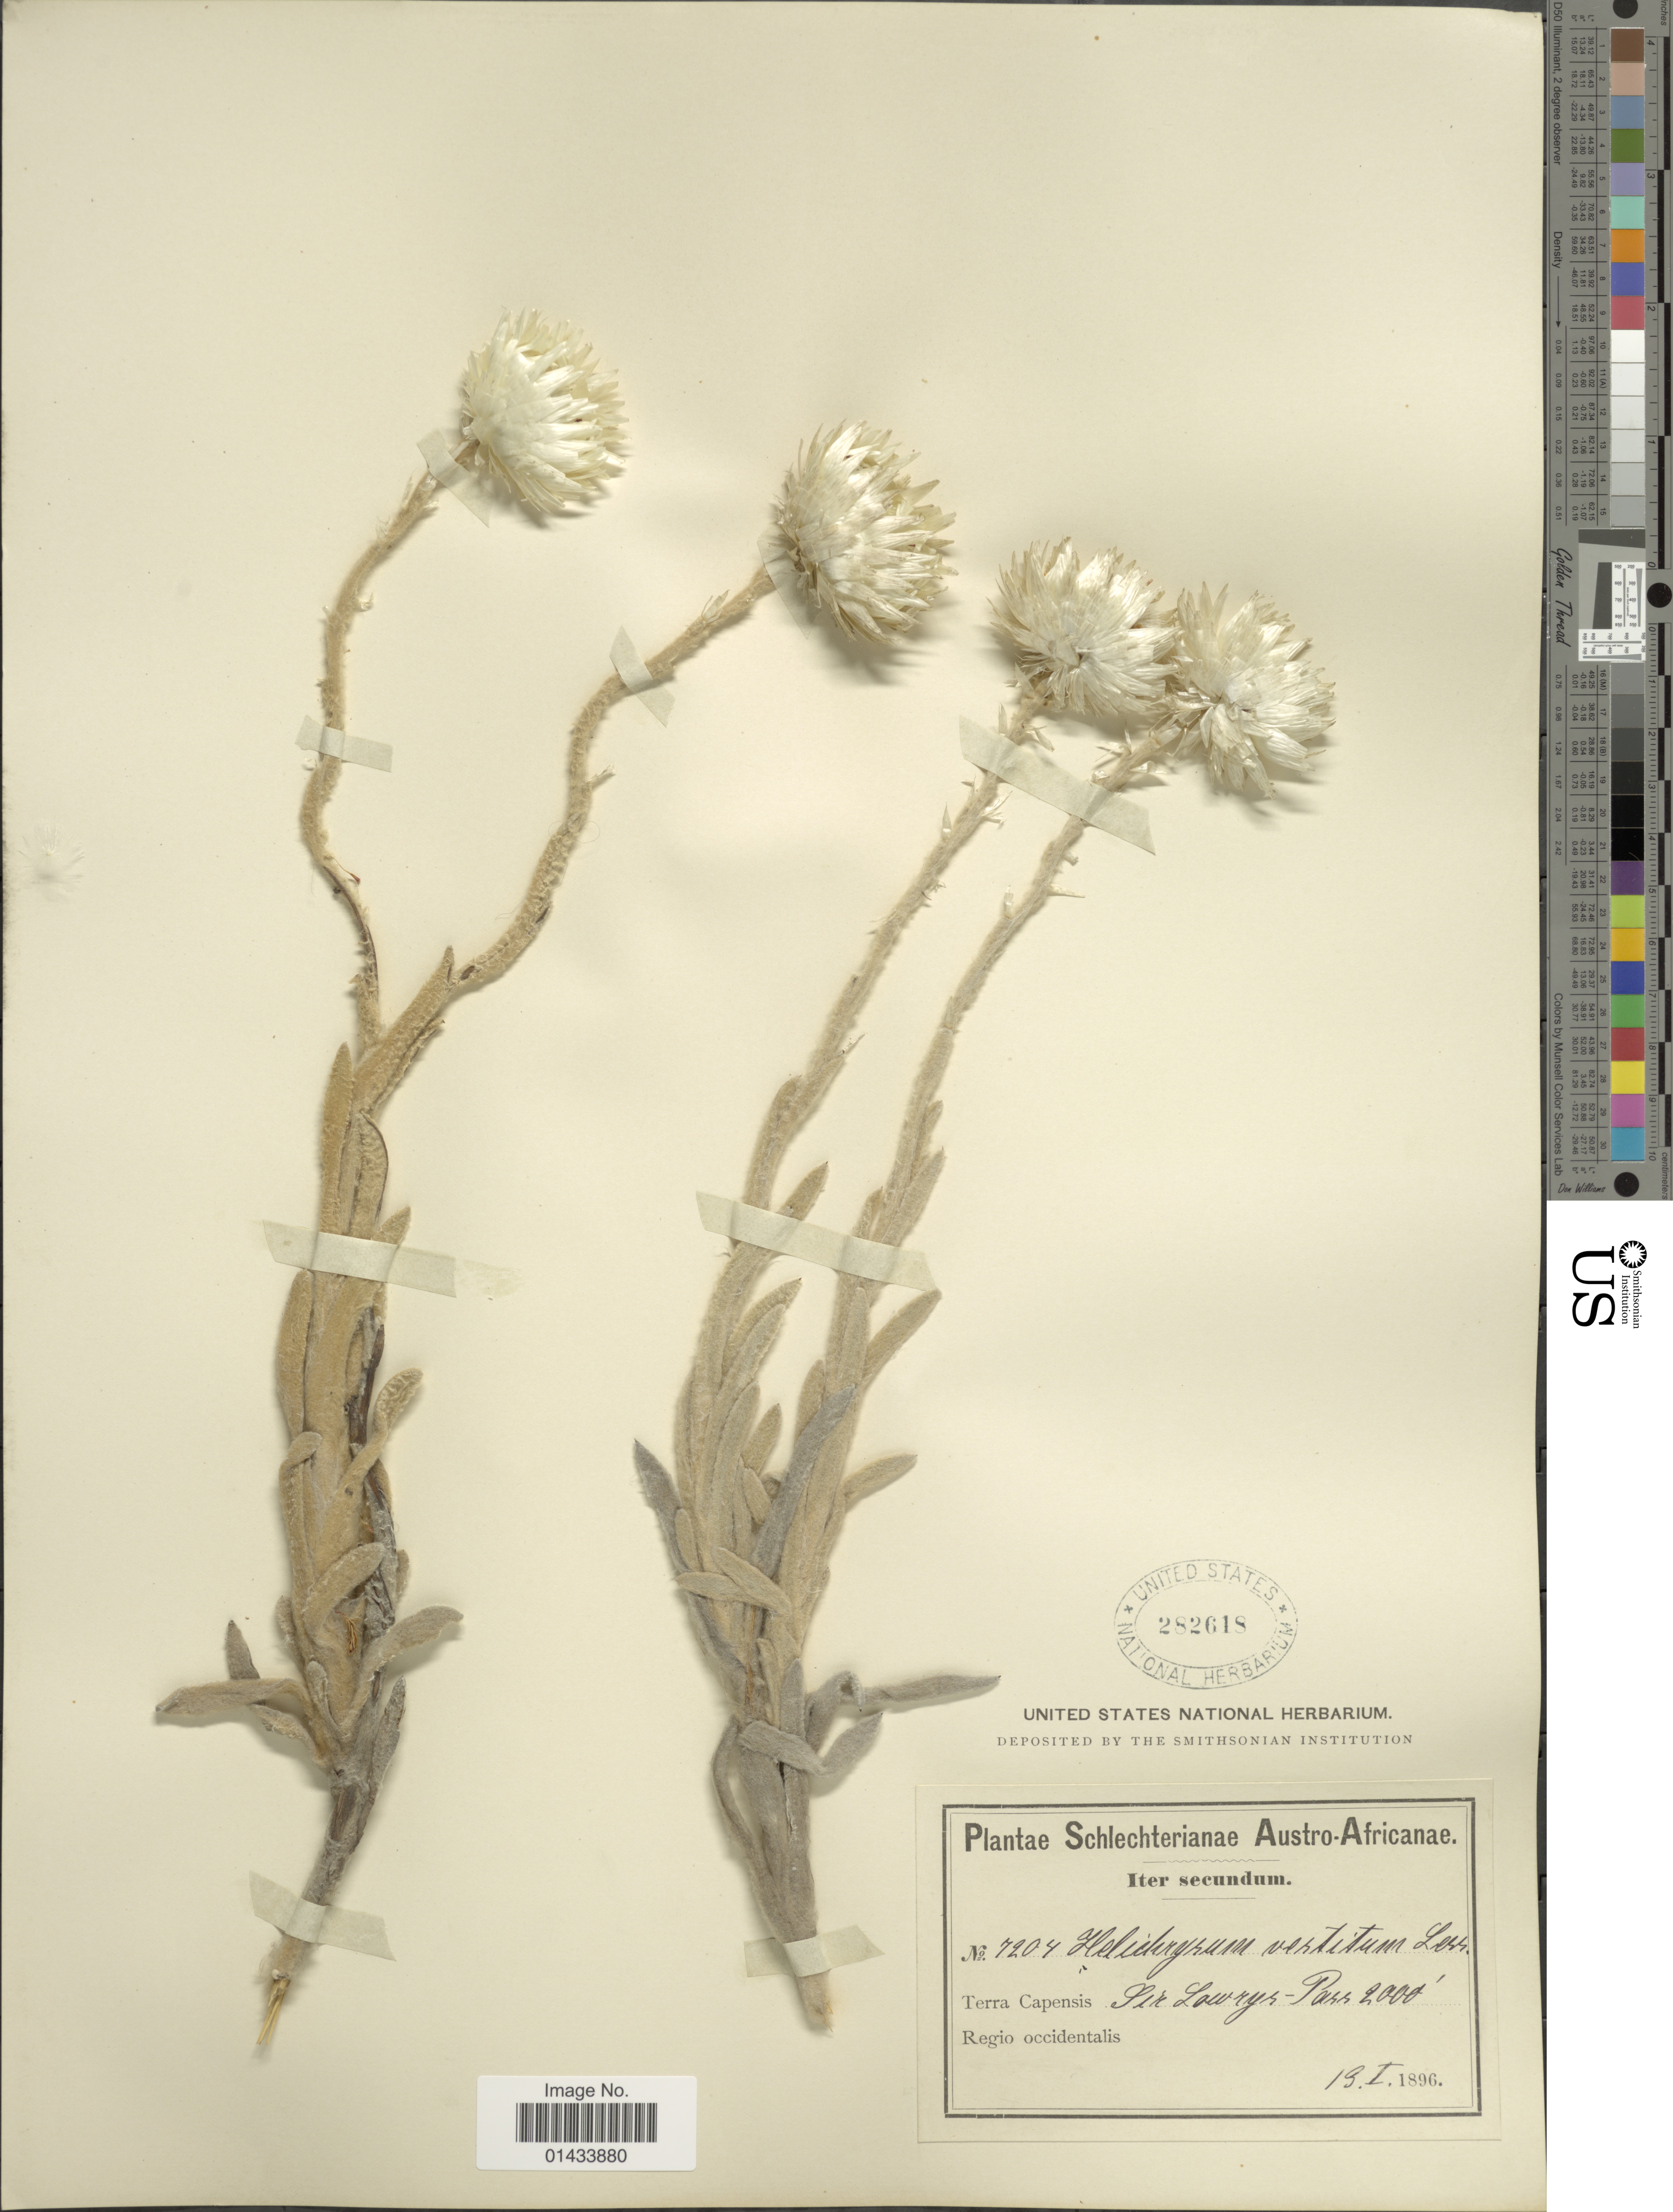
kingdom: Plantae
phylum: Tracheophyta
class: Magnoliopsida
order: Asterales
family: Asteraceae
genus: Helichrysum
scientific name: Helichrysum vestitum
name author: Willd.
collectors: Schlechter, --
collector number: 7204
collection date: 1896-01-19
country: South Africa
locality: Terra Capensis Sir Lowrys- Pass, Regio occidentalis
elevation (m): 610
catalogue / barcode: US 282618